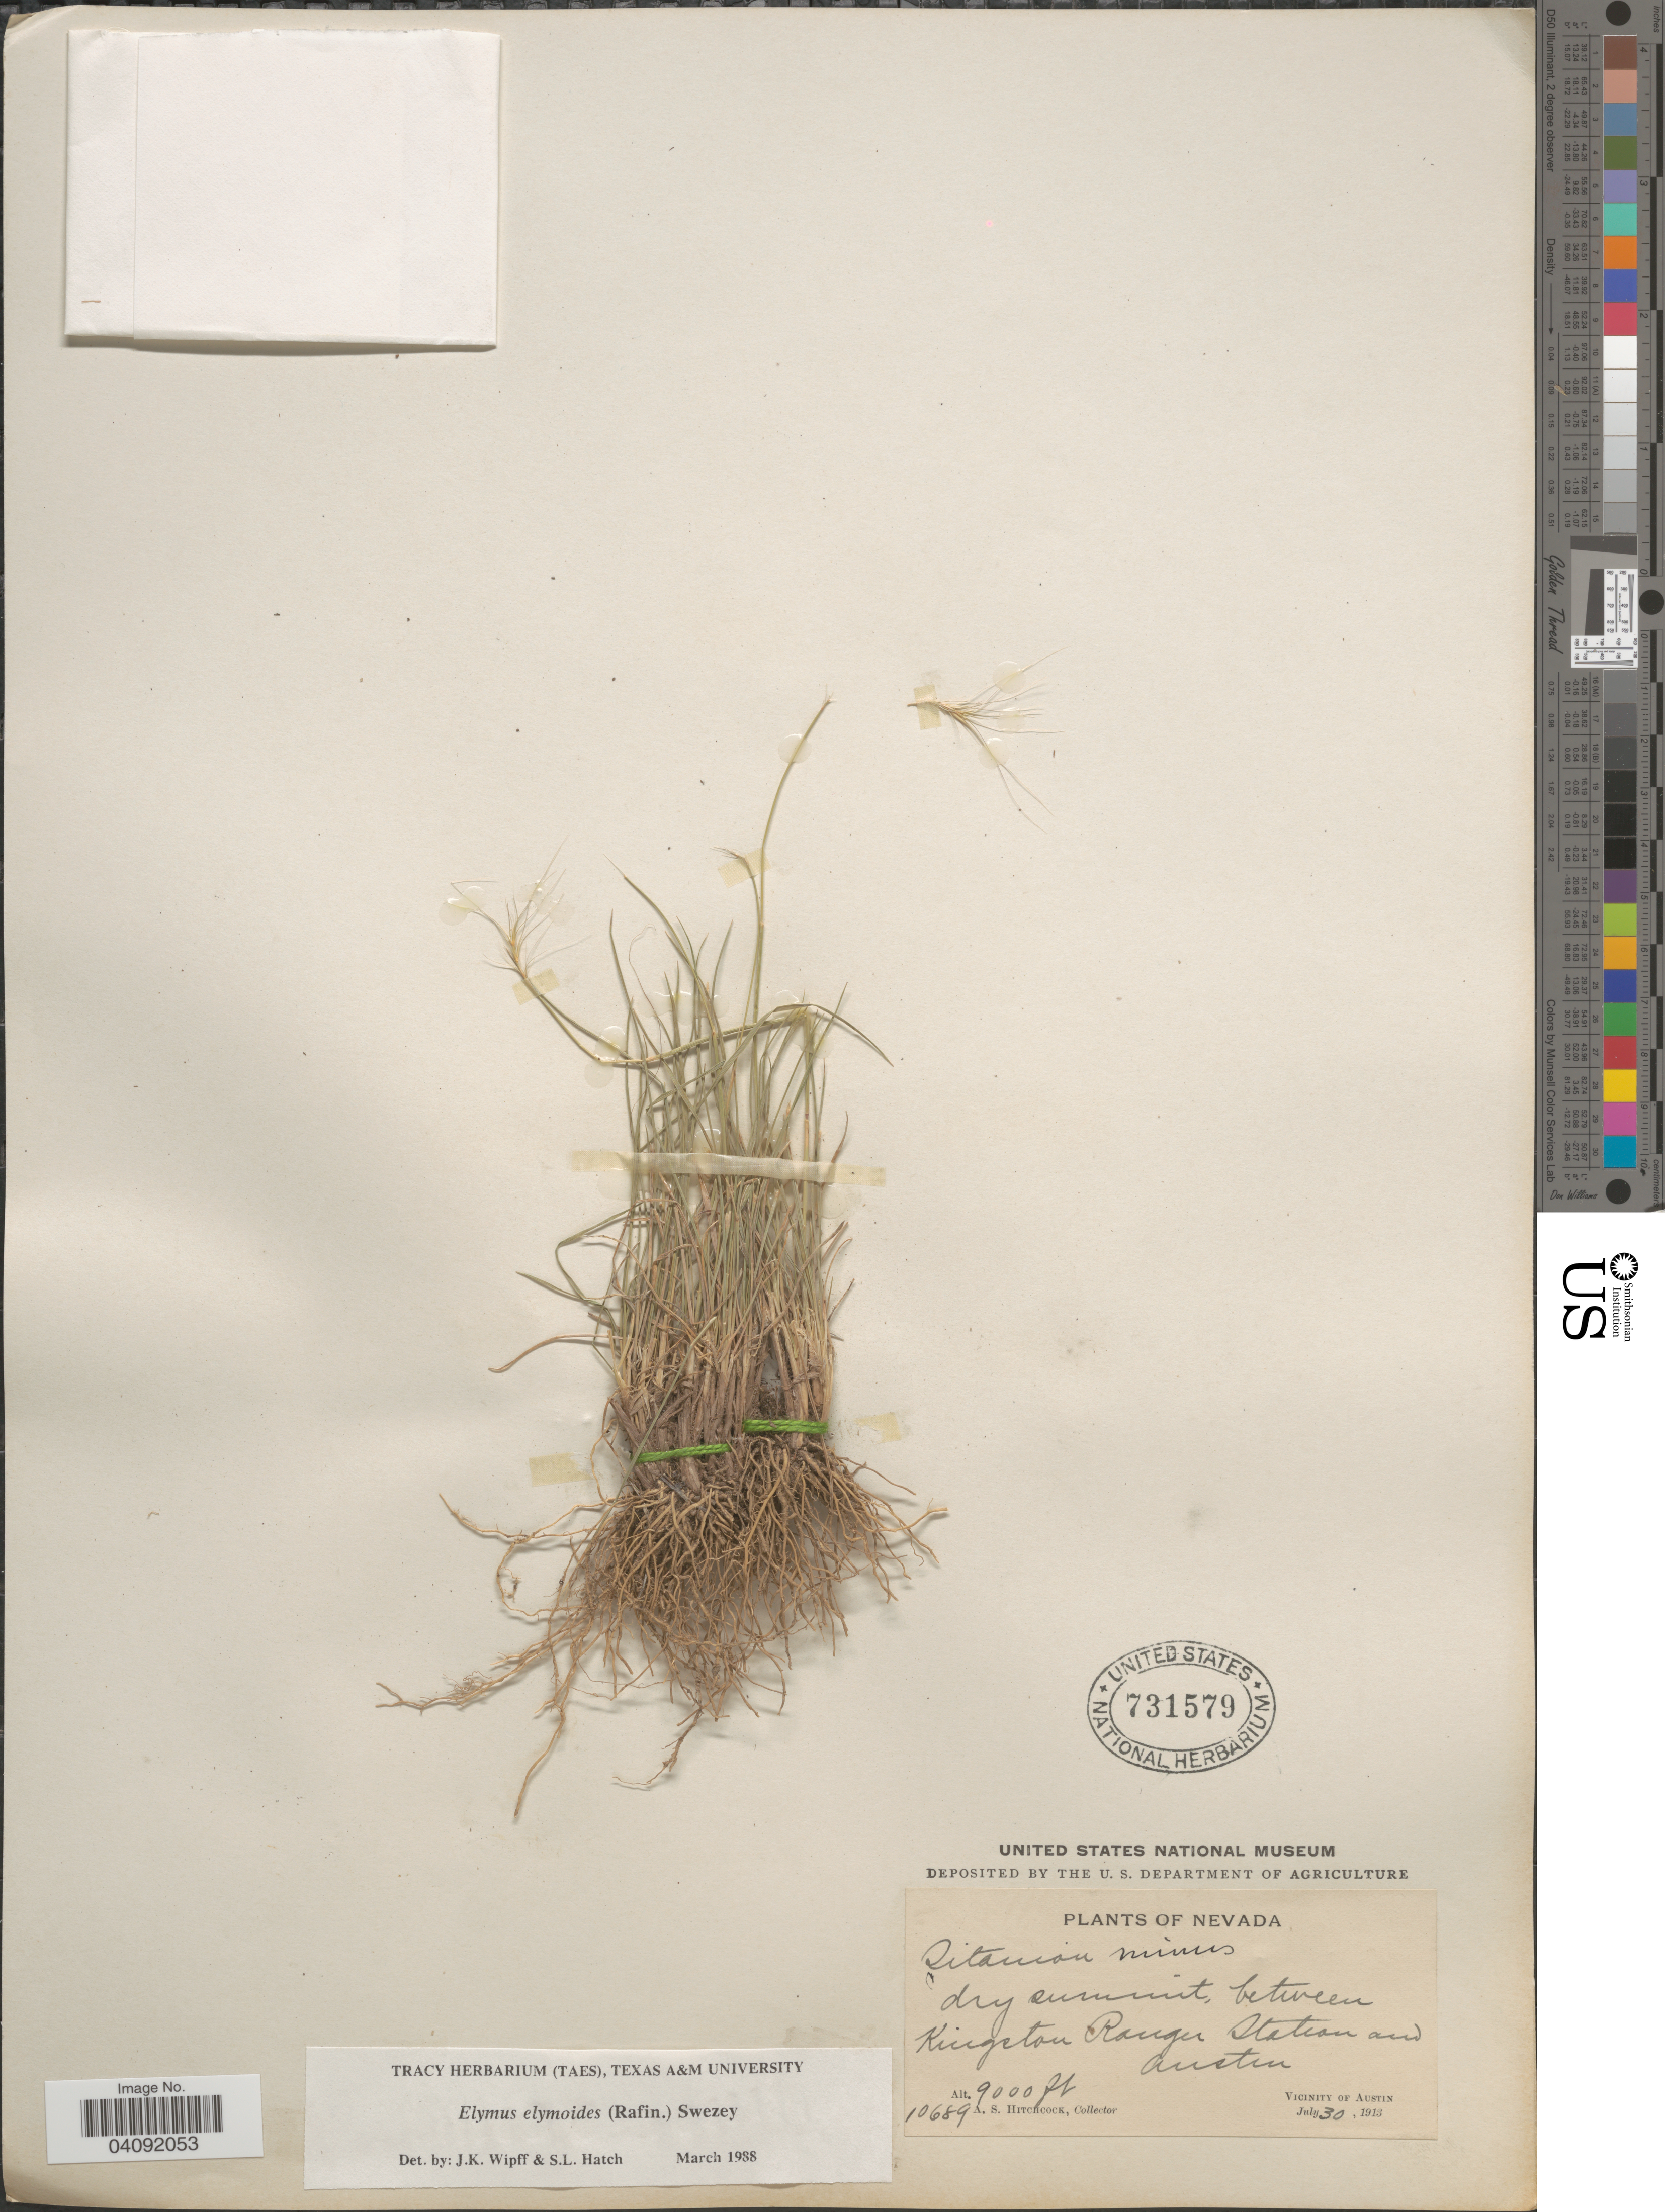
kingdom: Plantae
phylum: Tracheophyta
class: Liliopsida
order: Poales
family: Poaceae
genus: Elymus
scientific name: Elymus elymoides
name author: (Raf.) Swezey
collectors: A. S. Hitchcock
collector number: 10689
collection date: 1913-07-30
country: United States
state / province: Nevada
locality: Dry summit, between Kingston Ranger Station and Austin. Vicinity of Austin.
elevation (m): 2743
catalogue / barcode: US 731579